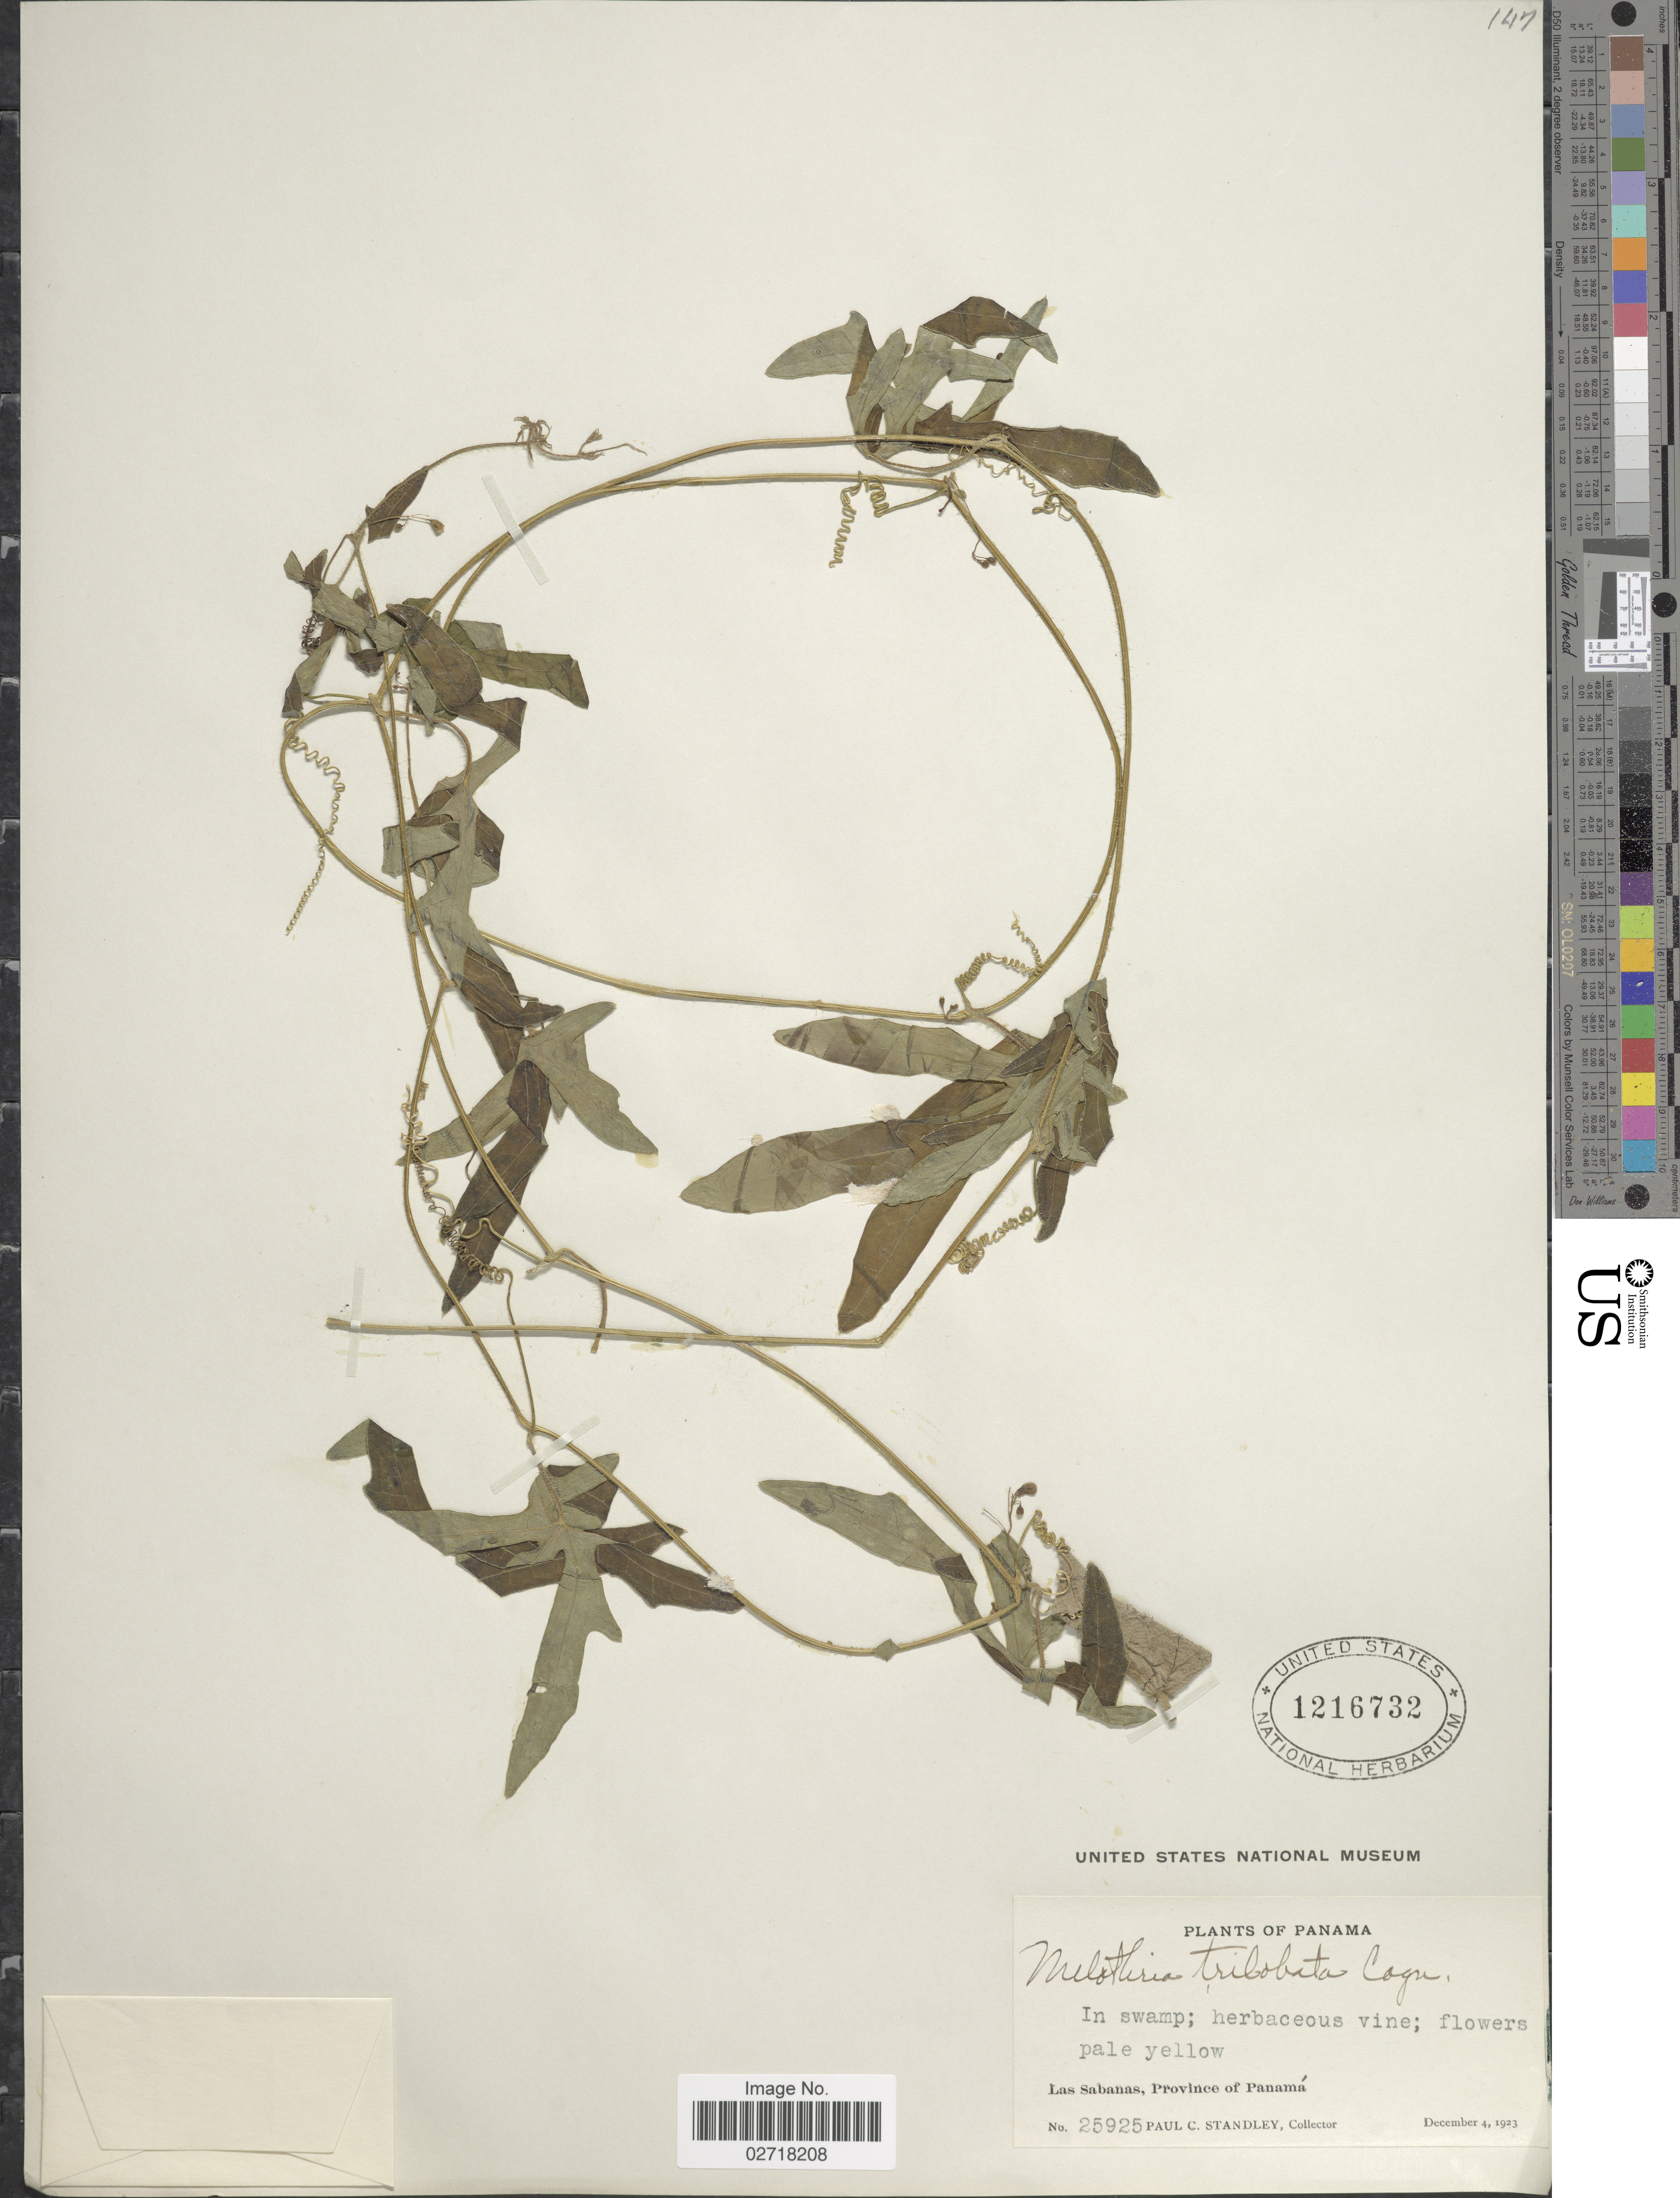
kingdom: Plantae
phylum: Tracheophyta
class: Magnoliopsida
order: Cucurbitales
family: Cucurbitaceae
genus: Melothria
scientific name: Melothria trilobata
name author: Cogn.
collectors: P. C. Standley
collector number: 25925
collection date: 1923-12-04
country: Panama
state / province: Panamá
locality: Las Sabanas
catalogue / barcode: US 1216732